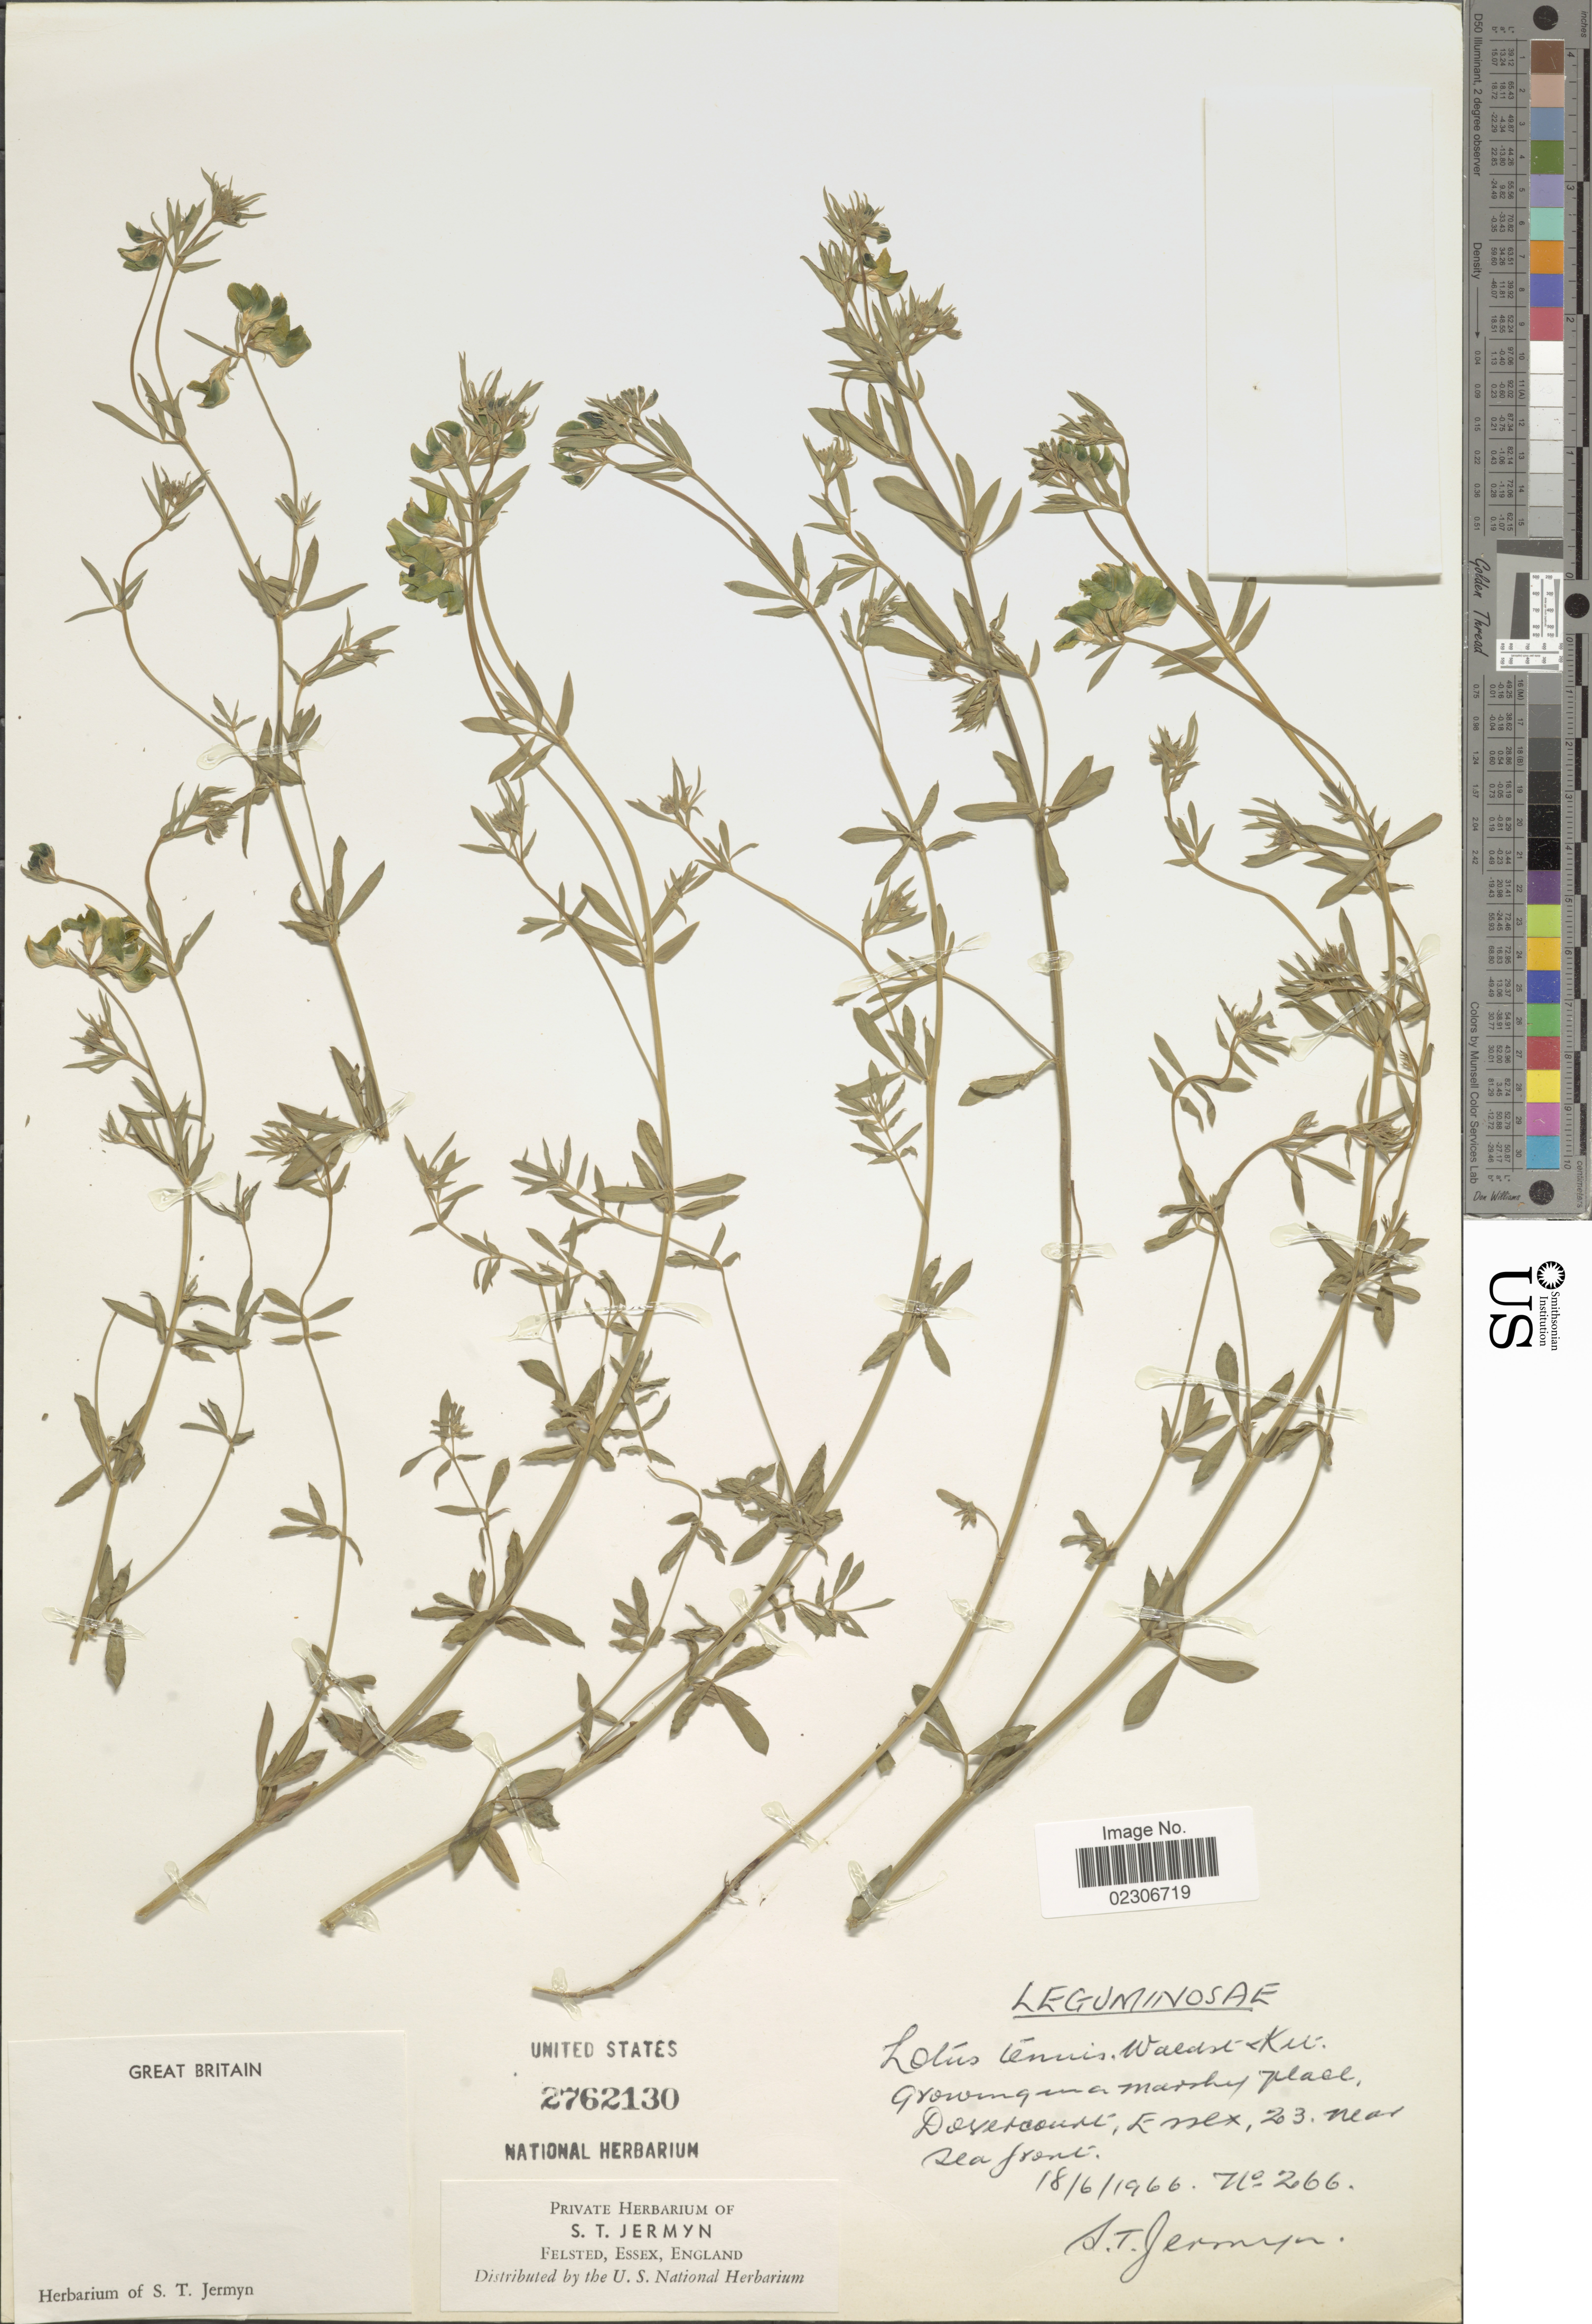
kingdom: Plantae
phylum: Tracheophyta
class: Magnoliopsida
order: Fabales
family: Fabaceae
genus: Lotus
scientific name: Lotus tenuis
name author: Waldst. & Kit.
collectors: S. Jermyn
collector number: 266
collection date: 1966-06-18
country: United Kingdom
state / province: England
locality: Great Britain, Dovercourt, Essex, 23 near sea front.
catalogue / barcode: US 2762130